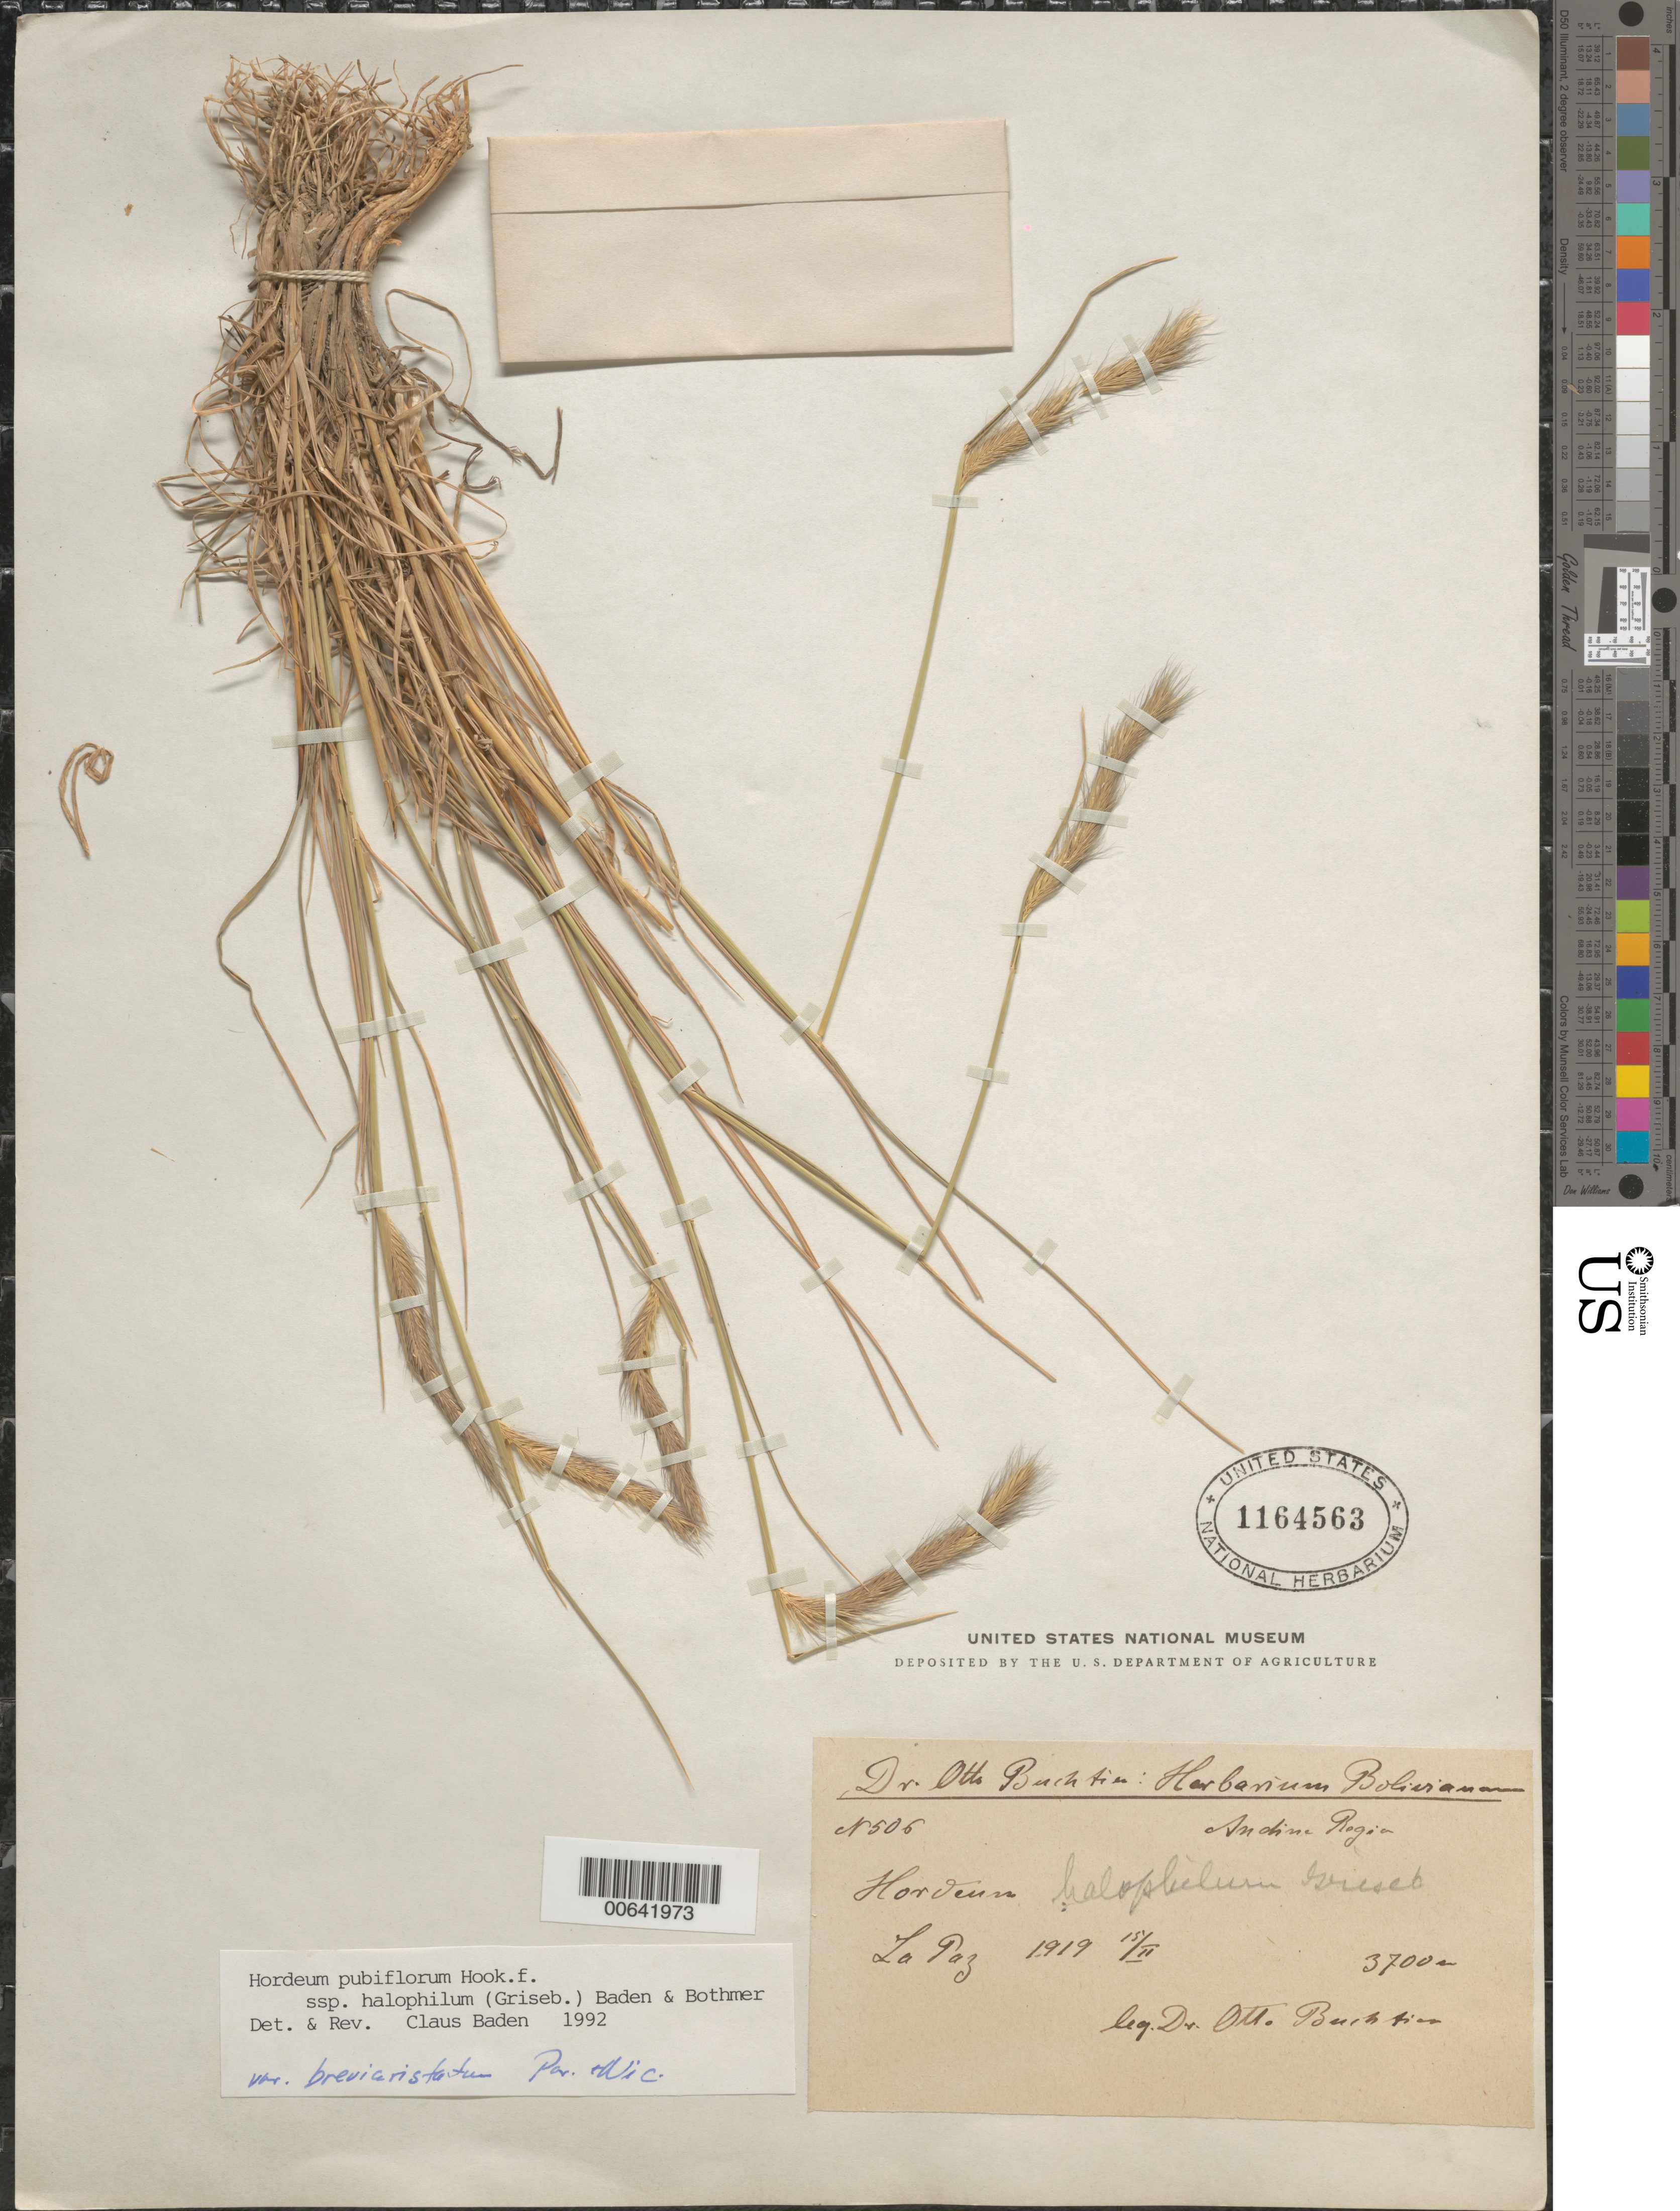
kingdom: Plantae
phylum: Tracheophyta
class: Liliopsida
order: Poales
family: Poaceae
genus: Hordeum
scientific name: Hordeum pubiflorum subsp. halophilum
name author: Hook. f.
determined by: Baden, C., (C), University of Copenhagen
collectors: O. Buchtien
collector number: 506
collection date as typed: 15 Feb 1919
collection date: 1919-02-15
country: Bolivia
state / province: La Paz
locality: Dúrre Abhange ??, (no se entiende en la etiqueta)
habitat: Región Andina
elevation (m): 3700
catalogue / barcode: US 1164563